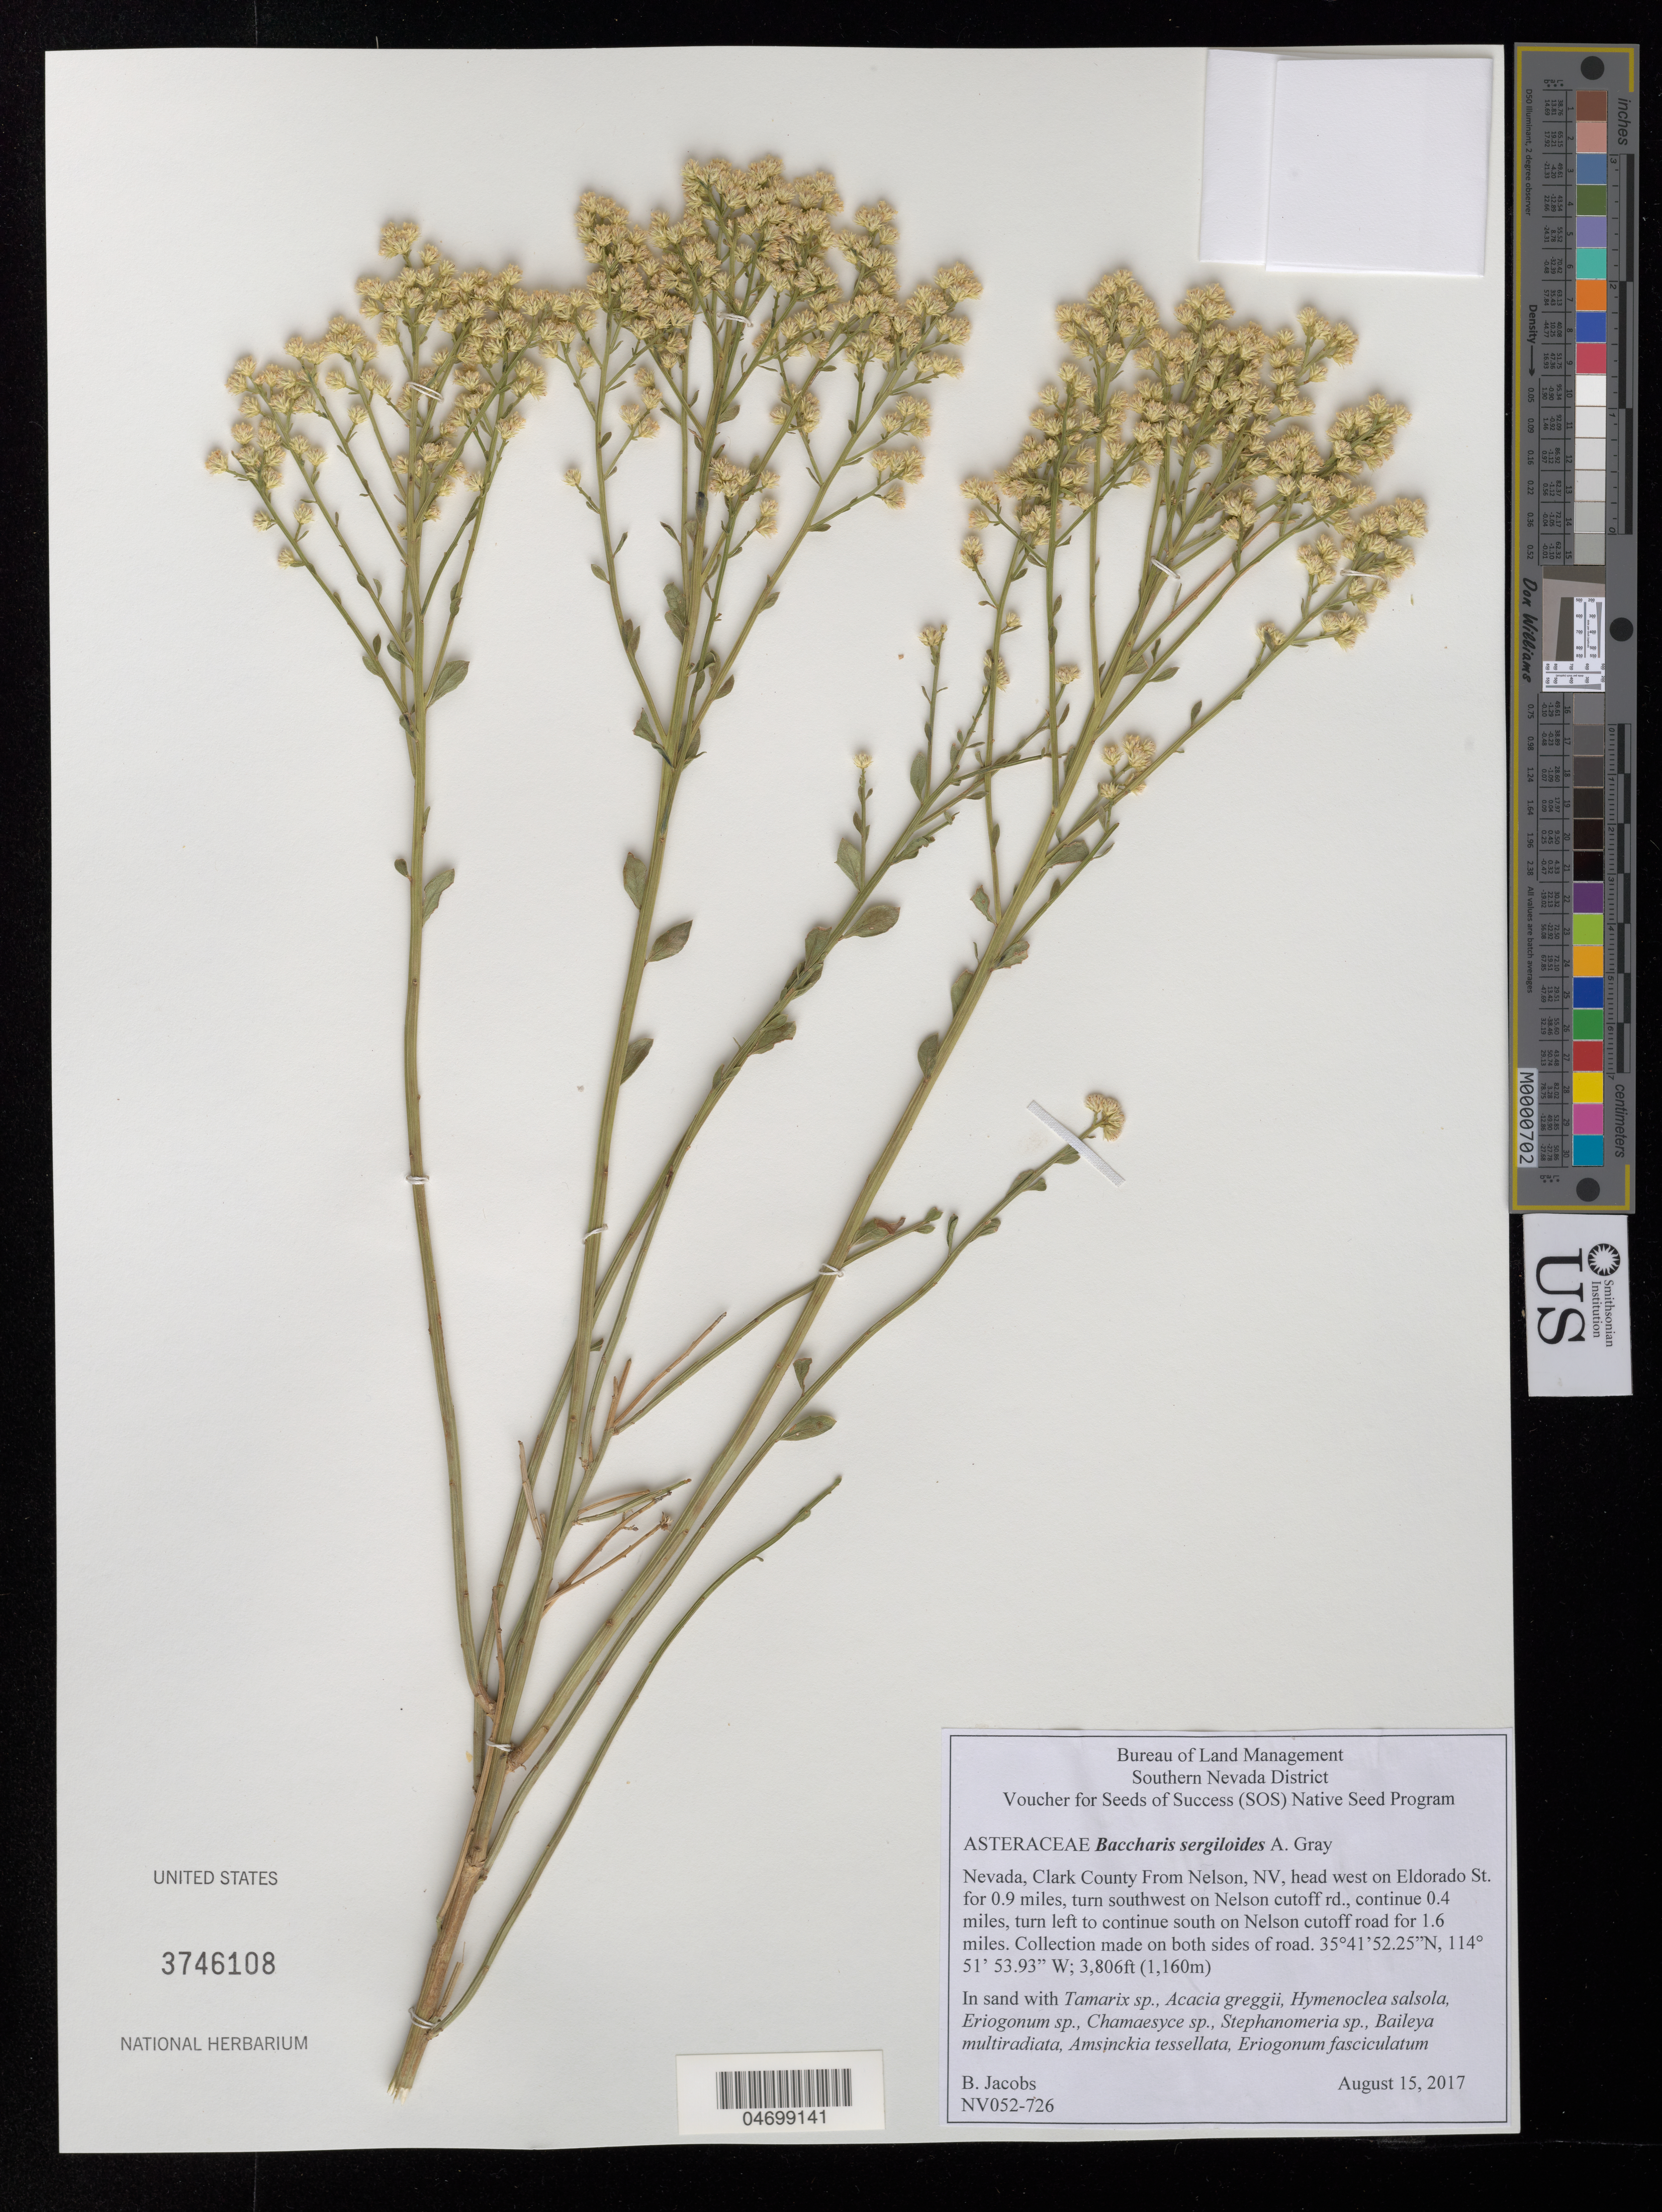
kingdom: Plantae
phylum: Tracheophyta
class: Magnoliopsida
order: Asterales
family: Asteraceae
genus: Baccharis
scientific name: Baccharis sergiloides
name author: A. Gray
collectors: B. Jacobs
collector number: NV052-726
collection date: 2017-08-15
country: United States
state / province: Nevada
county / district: Clark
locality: Nelson cutoff road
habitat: In sand. With Tamarix sp., Acacia greggii, Eriogonum sp., etc.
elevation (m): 1160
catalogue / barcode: US 3746108